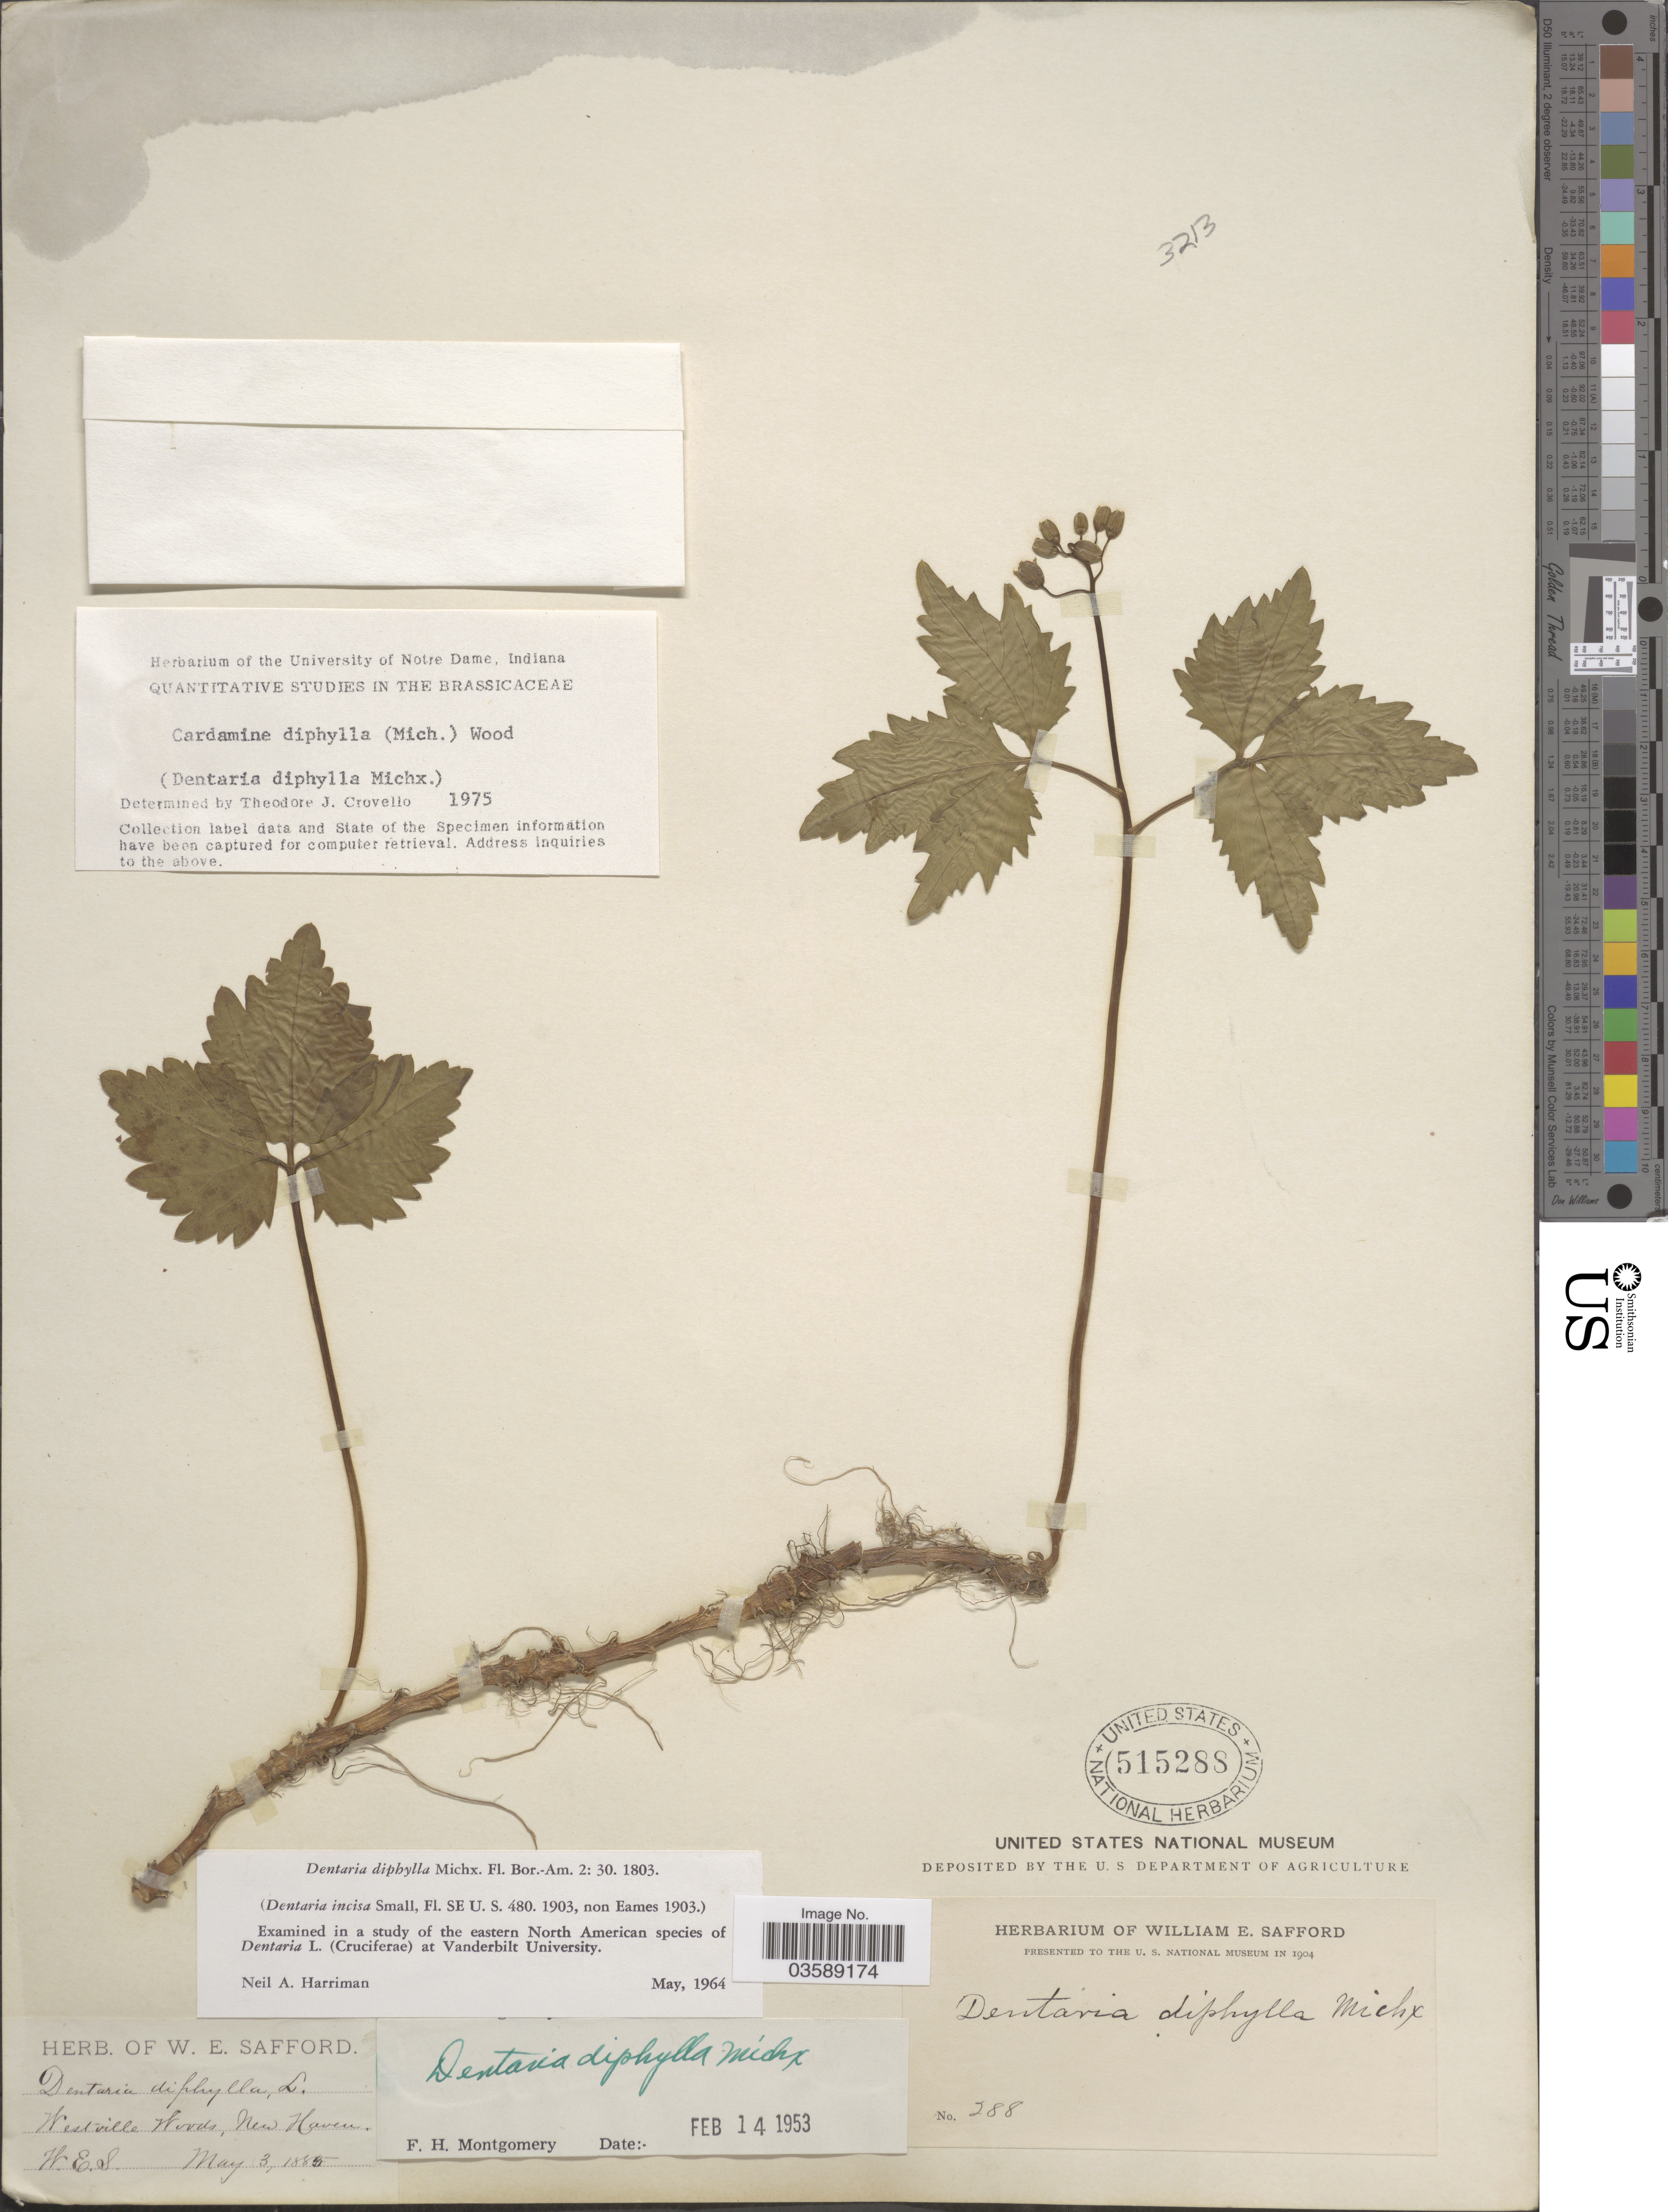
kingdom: Plantae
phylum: Tracheophyta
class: Magnoliopsida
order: Brassicales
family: Brassicaceae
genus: Cardamine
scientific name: Cardamine diphylla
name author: (Michx.) Alph. Wood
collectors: W. E. Safford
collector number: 288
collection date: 1885-05-03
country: United States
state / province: Connecticut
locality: Westville Woods, New Haven.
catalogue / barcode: US 515288